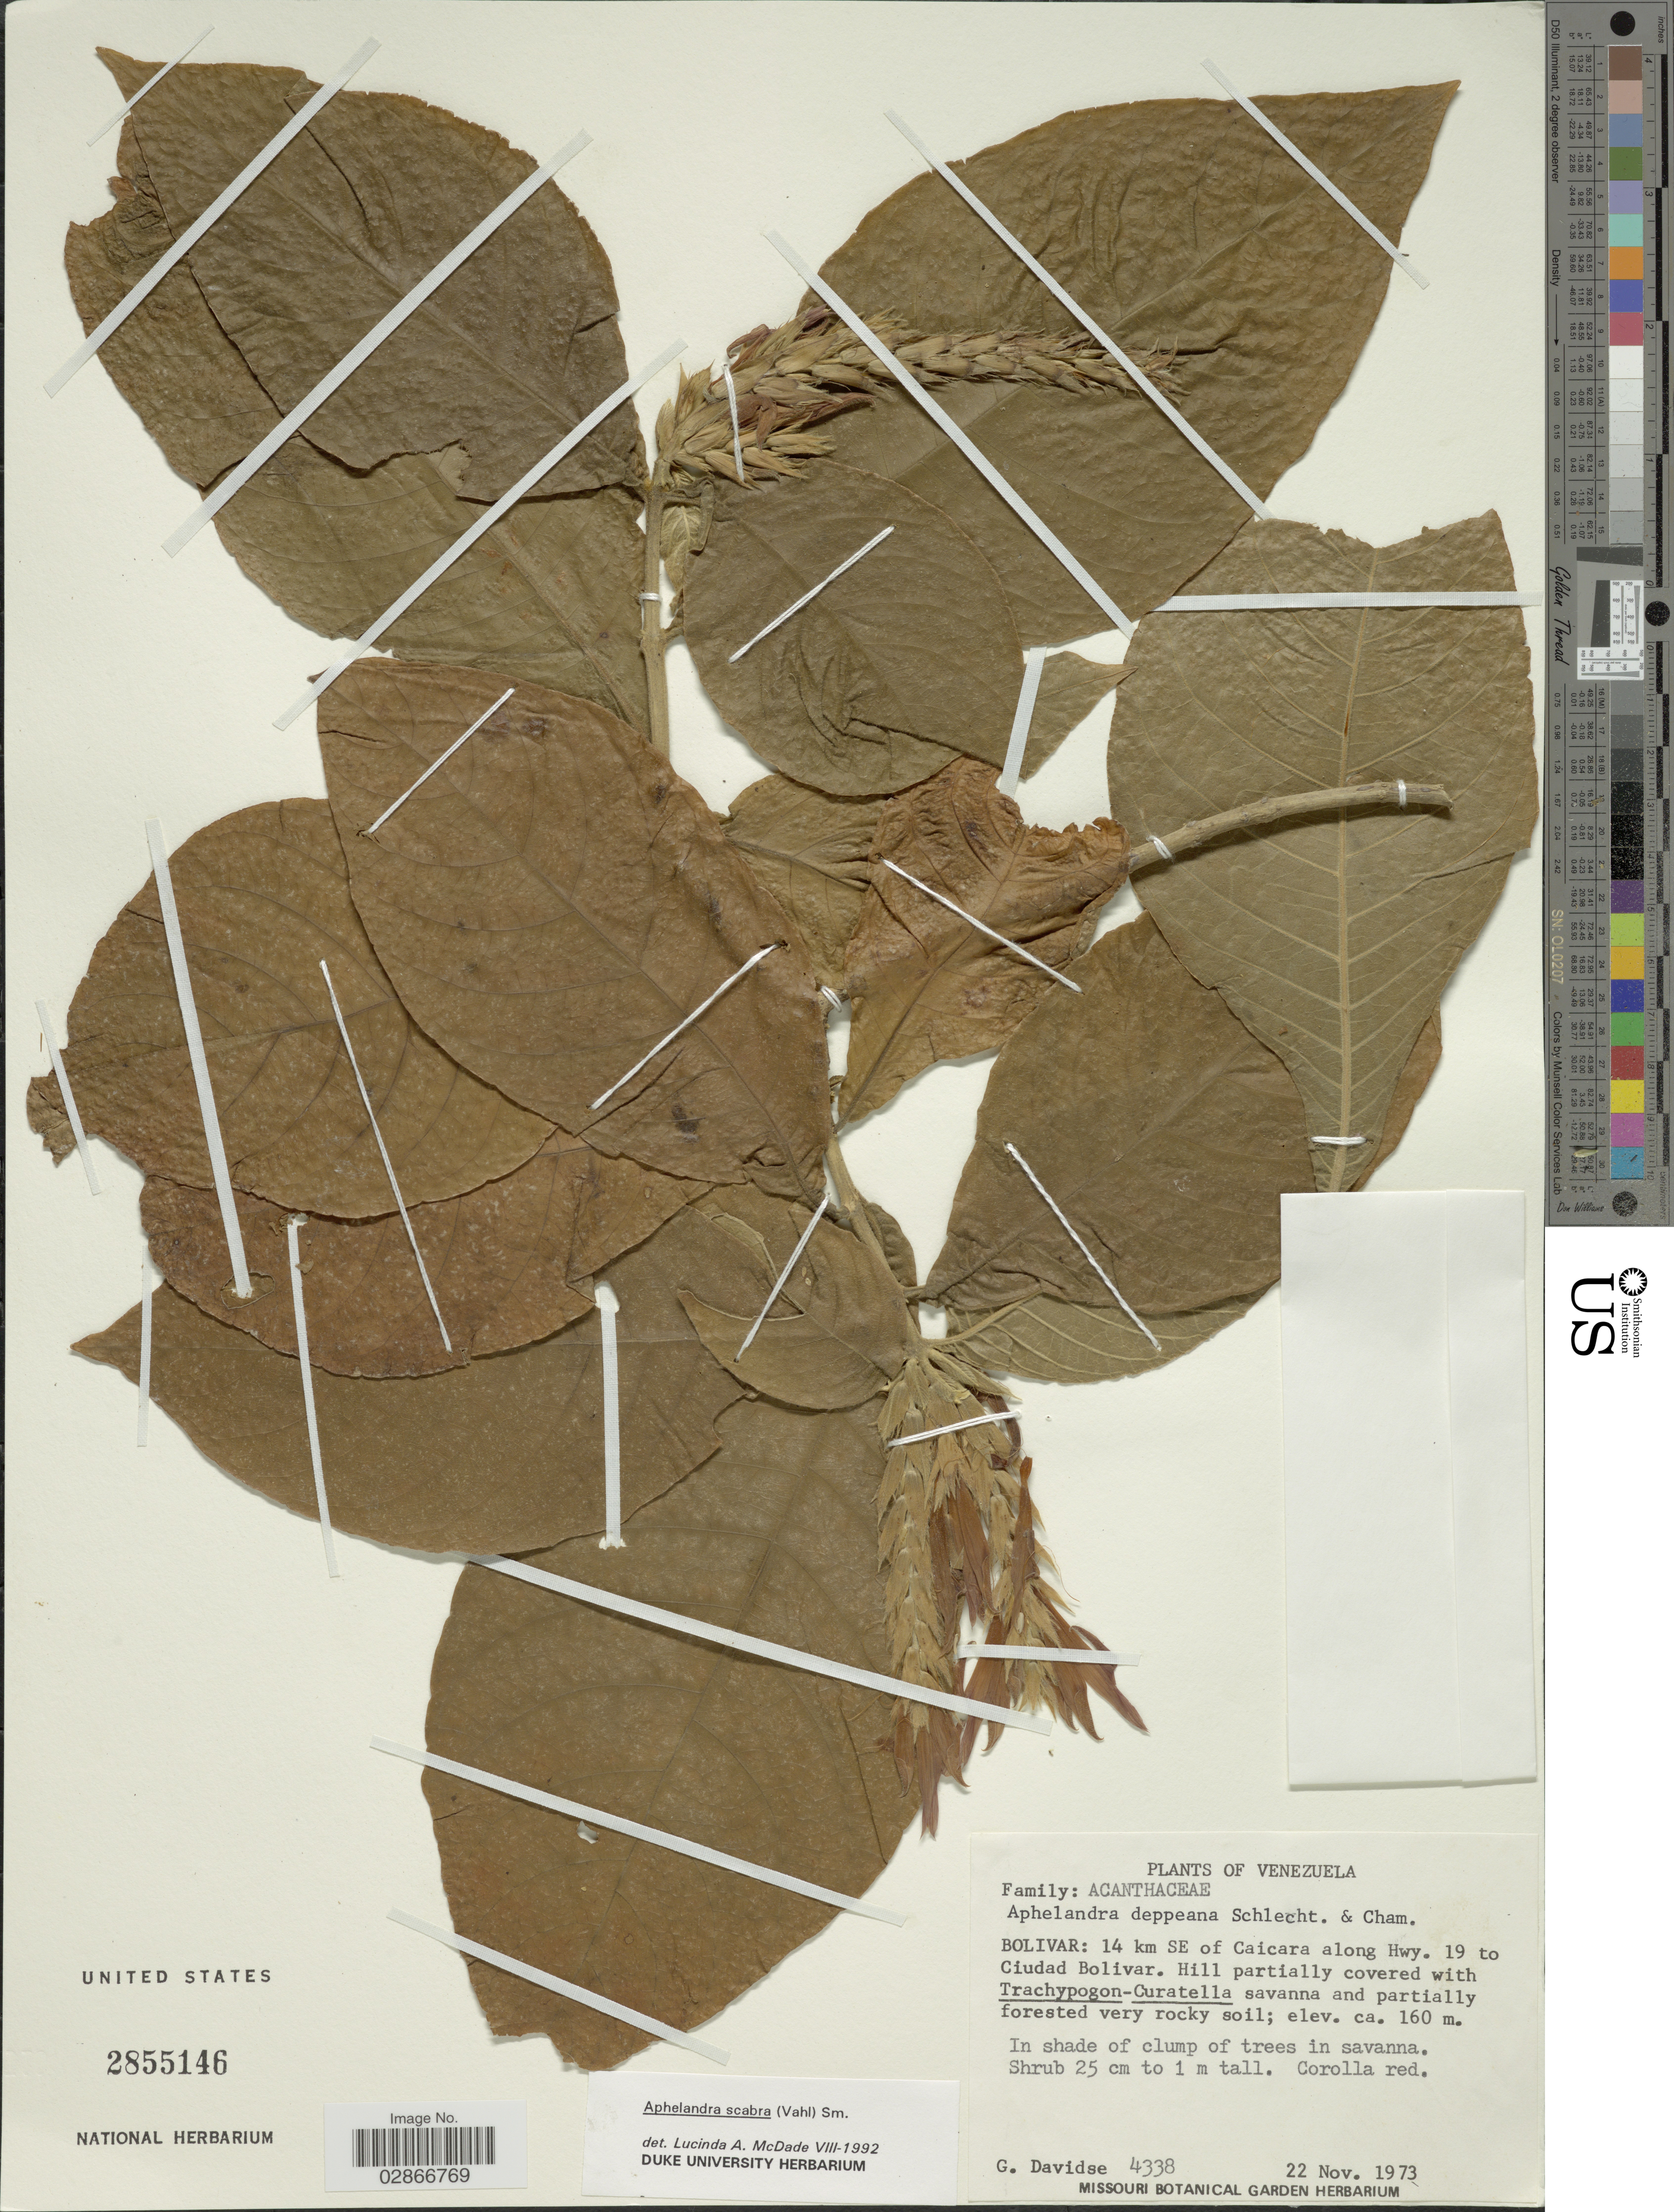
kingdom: Plantae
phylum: Tracheophyta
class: Magnoliopsida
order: Lamiales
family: Acanthaceae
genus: Aphelandra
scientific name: Aphelandra deppeana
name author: Schltdl. & Cham.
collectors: G. Davidse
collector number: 4338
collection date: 1973-11-22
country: Venezuela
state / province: Bolivar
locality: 14 km SE of Caicara along Hwy. 19 to Ciudad Bolivar.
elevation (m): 160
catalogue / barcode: US 2855146